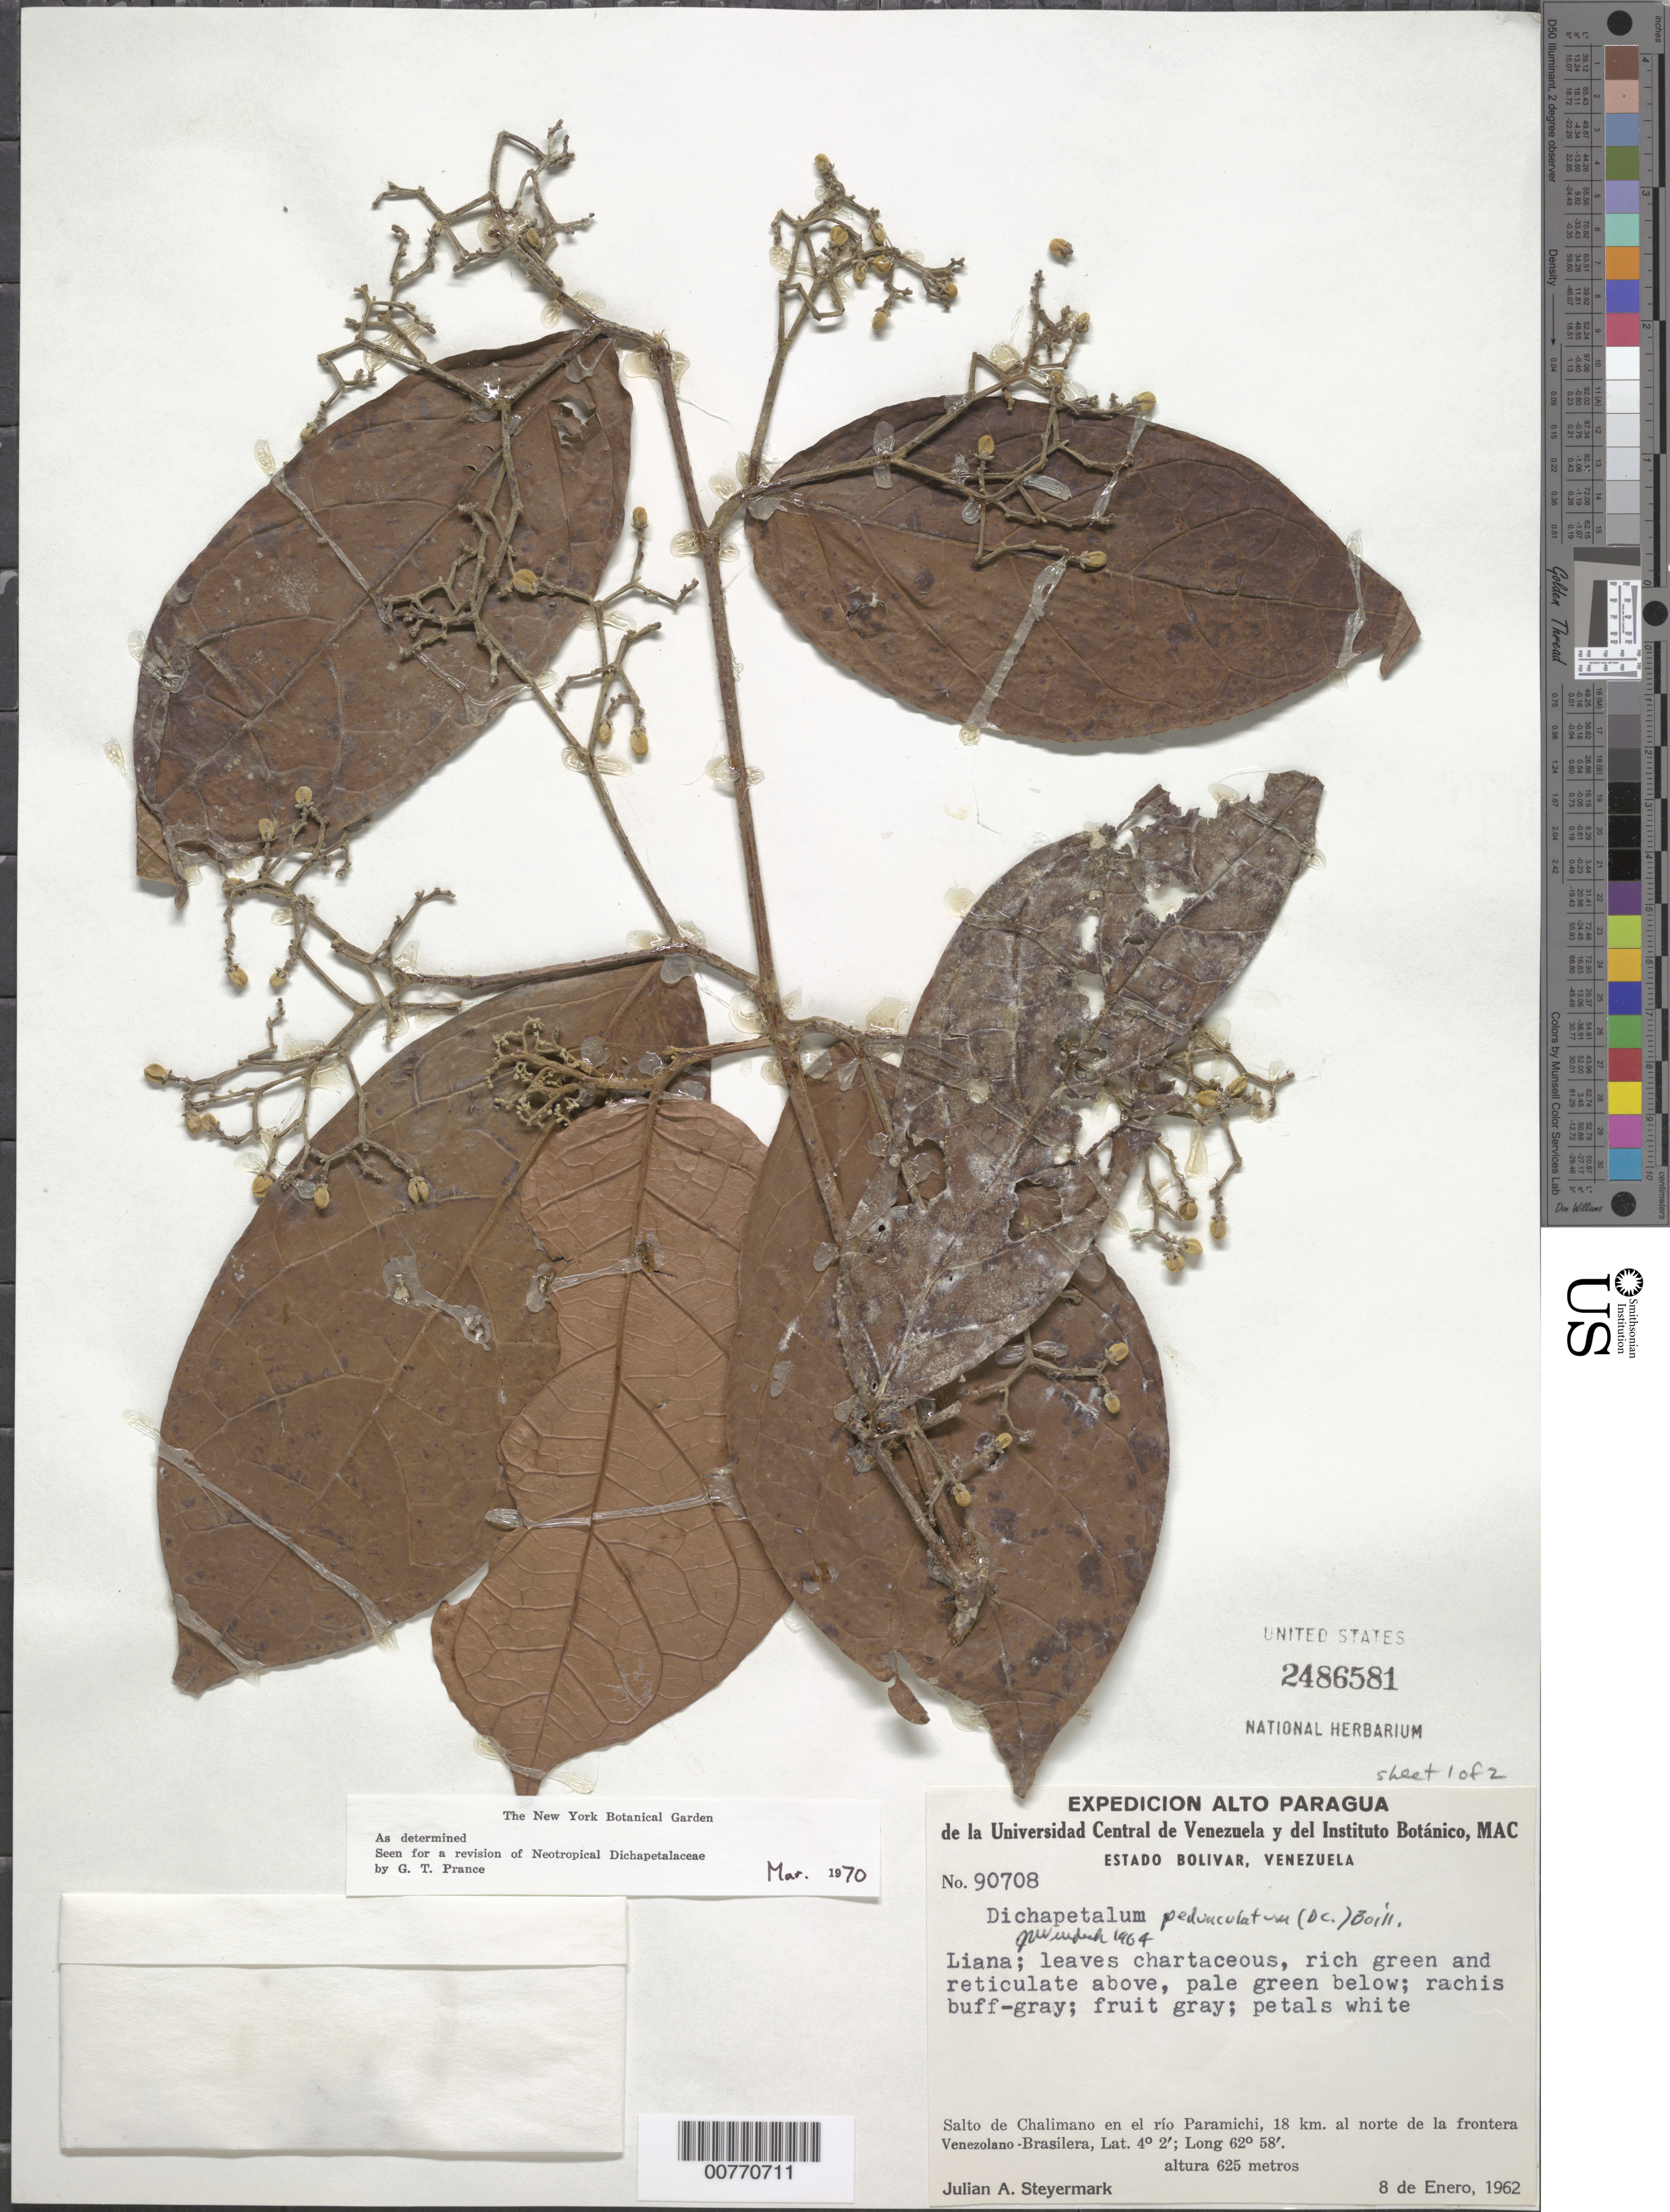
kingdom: Plantae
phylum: Tracheophyta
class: Magnoliopsida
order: Malpighiales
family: Dichapetalaceae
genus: Dichapetalum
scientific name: Dichapetalum pedunculatum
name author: (DC.) Baill.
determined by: Prance, G. T.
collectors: J. Steyermark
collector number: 90708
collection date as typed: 8-Jan-62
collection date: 1962-01-08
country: Venezuela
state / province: Bolívar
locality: Salto de Chalimano, Río Paramichi, 18 km N de la frontera Venezolano-Brasilera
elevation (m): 625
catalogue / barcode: US 2486581